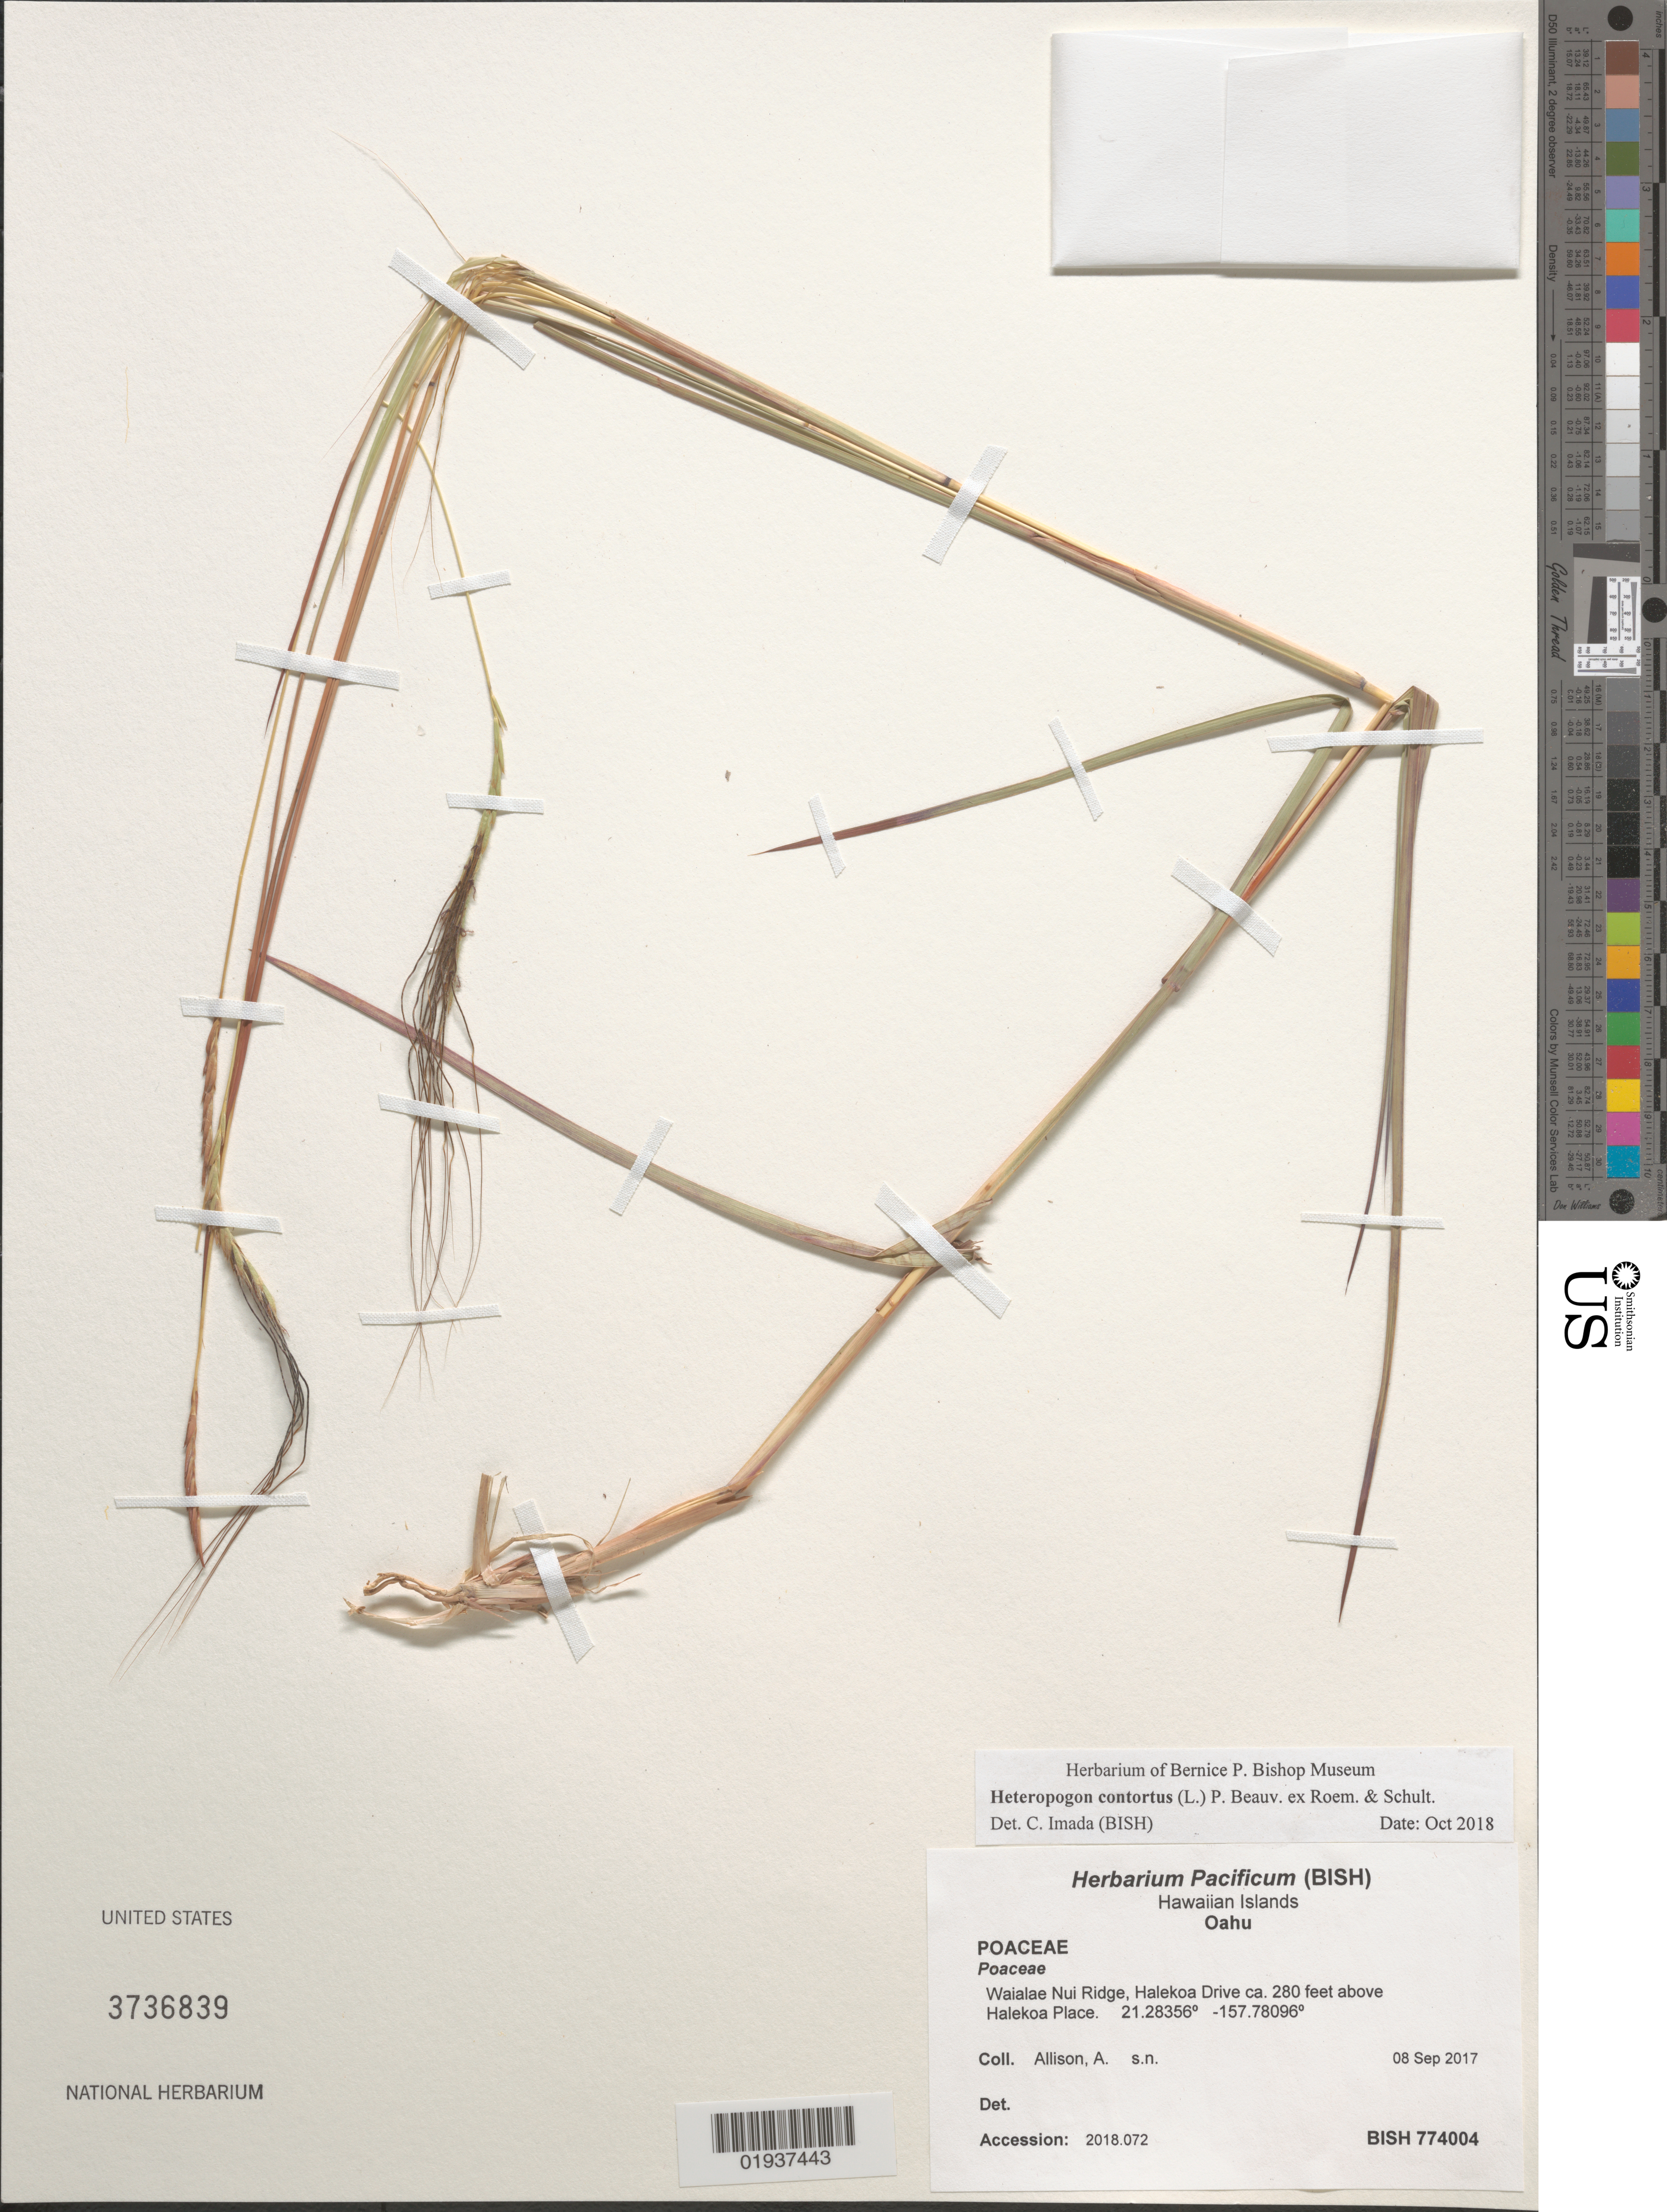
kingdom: Plantae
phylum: Tracheophyta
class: Liliopsida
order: Poales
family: Poaceae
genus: Heteropogon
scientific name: Heteropogon contortus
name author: (L.) P. Beauv. ex Roem. & Schult.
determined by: Imada, C. T.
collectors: A. Allison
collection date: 2017-09-08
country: United States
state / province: Hawaii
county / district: Honolulu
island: Oahu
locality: Waialae Nui Ridge, Halekoa Drive, ca. 280 feet above Halekoa Place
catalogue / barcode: US 3736839